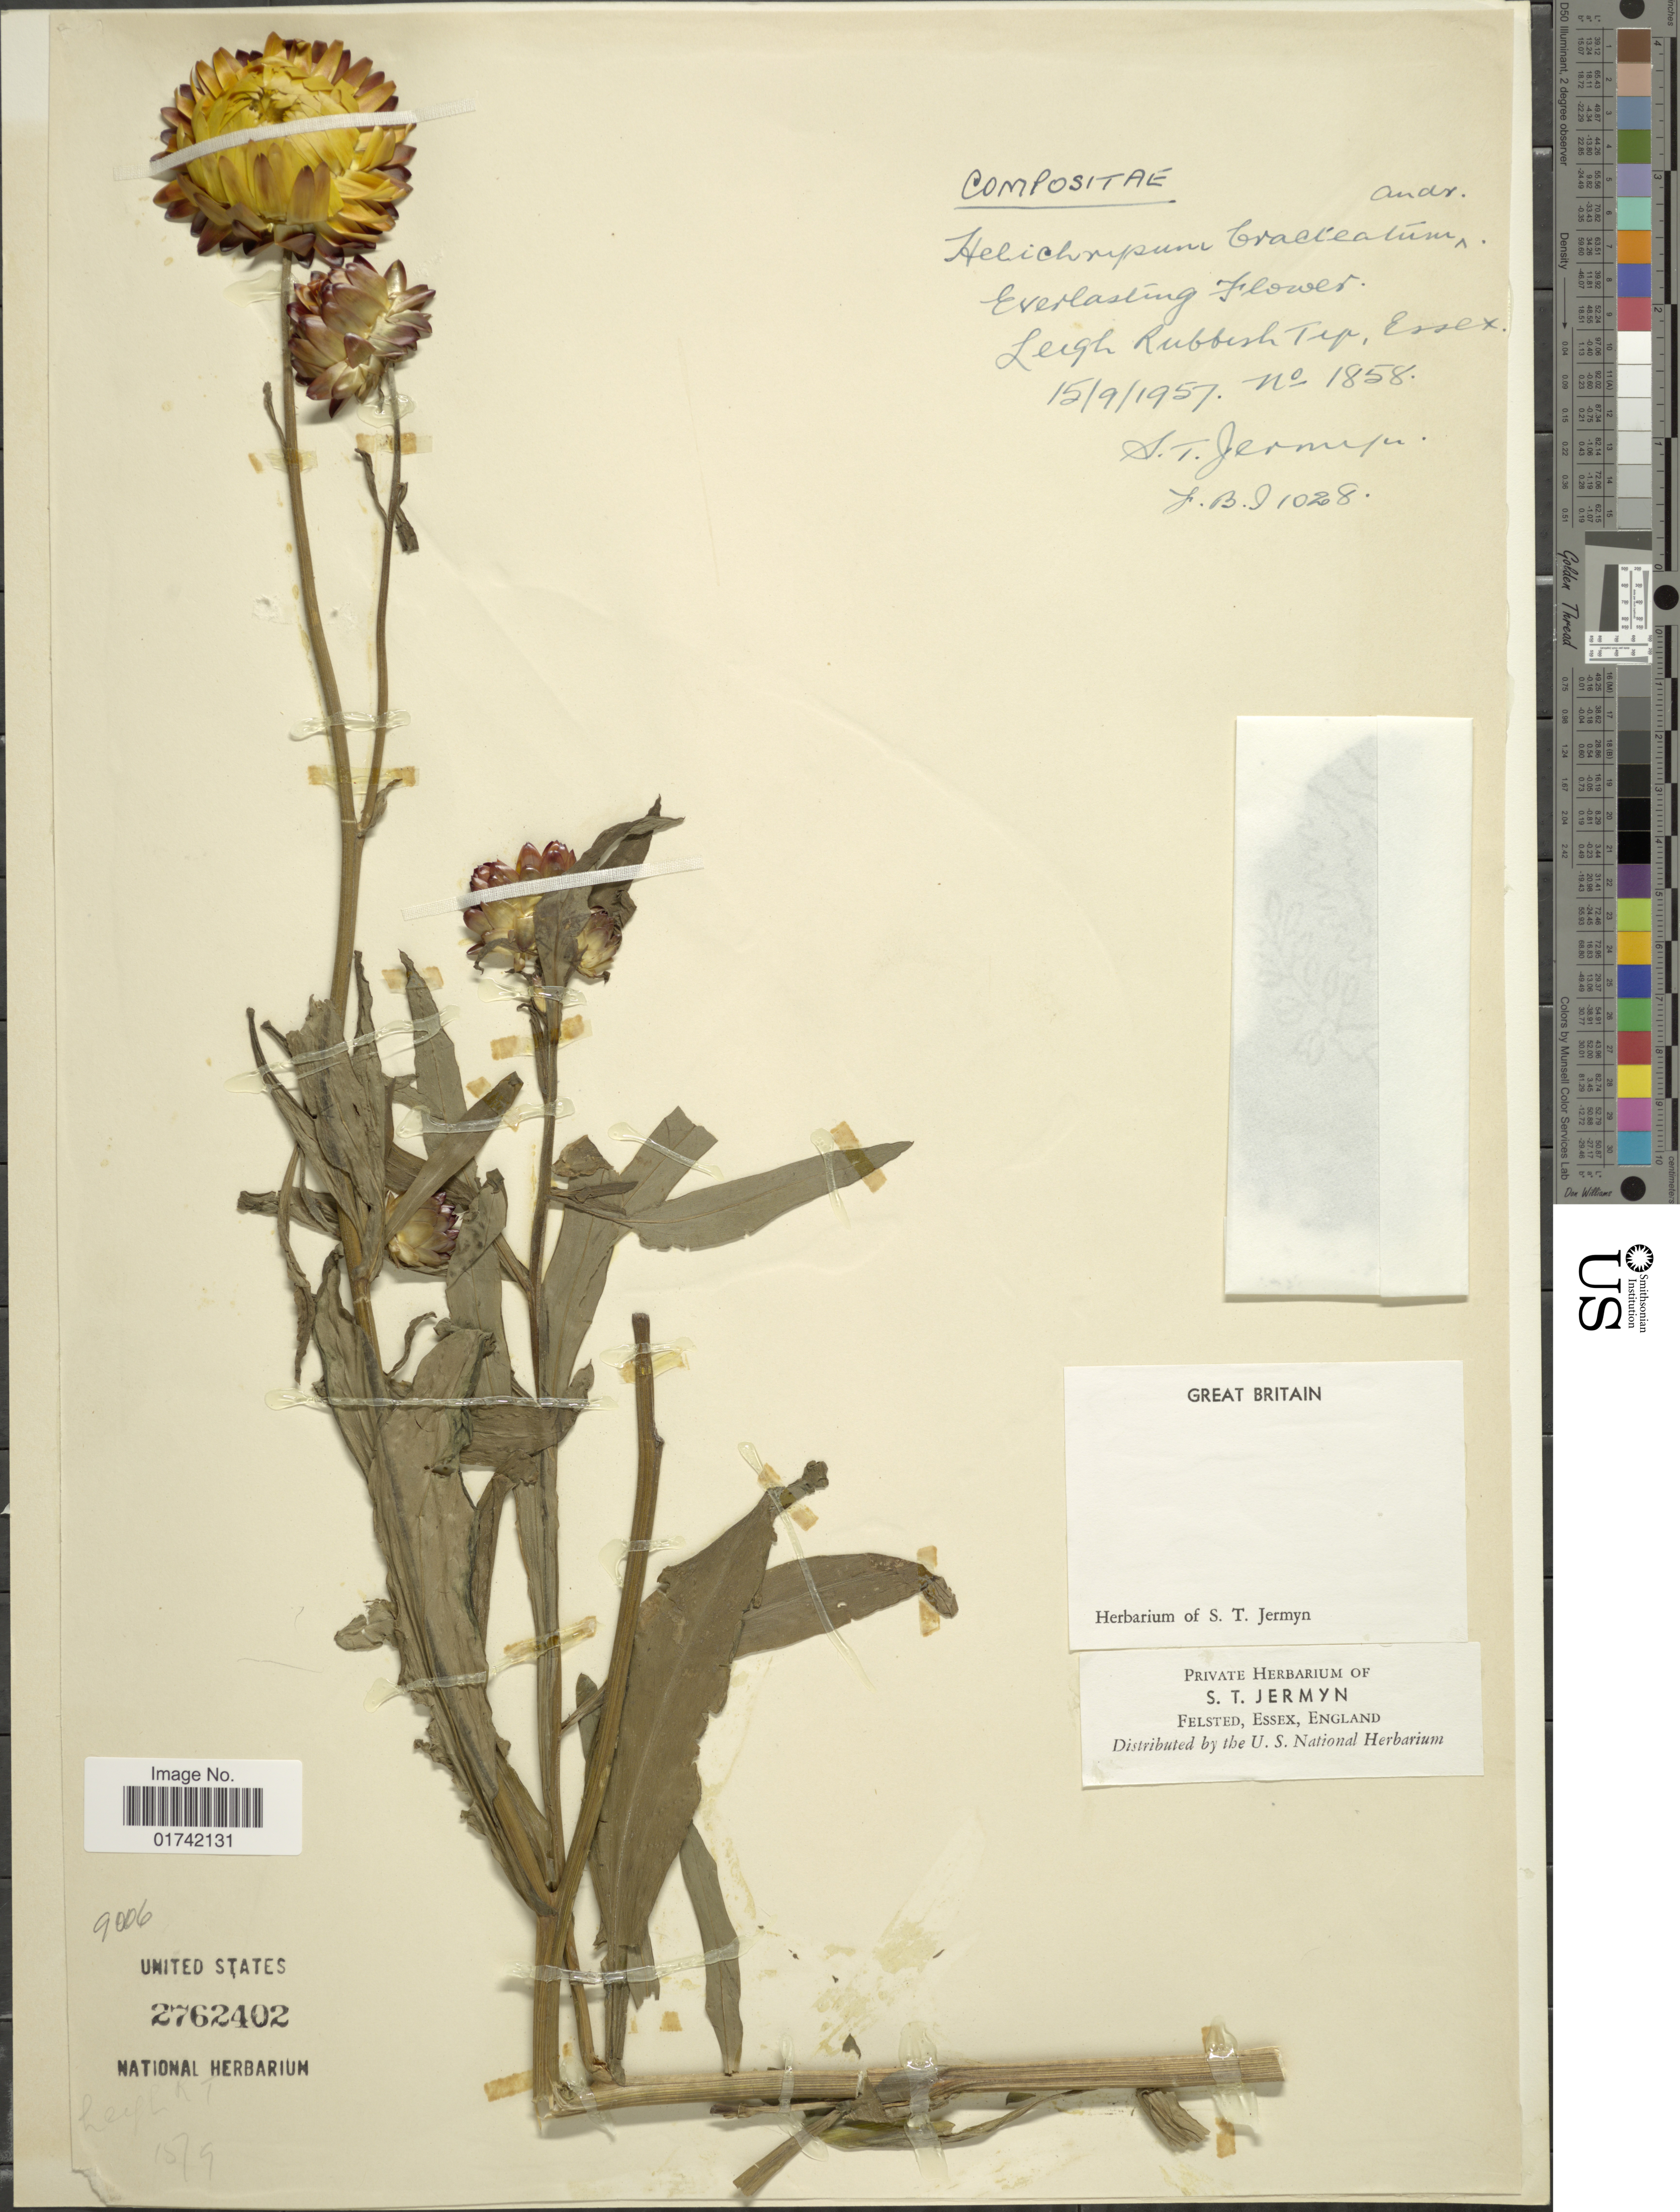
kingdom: Plantae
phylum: Tracheophyta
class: Magnoliopsida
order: Asterales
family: Asteraceae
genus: Helichrysum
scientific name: Helichrysum bracteatum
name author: (Vent.) Haw.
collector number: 1858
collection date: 1957-09-15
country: United Kingdom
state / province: England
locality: Leigh Rubbish Tip, Essex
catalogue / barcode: US 2762402